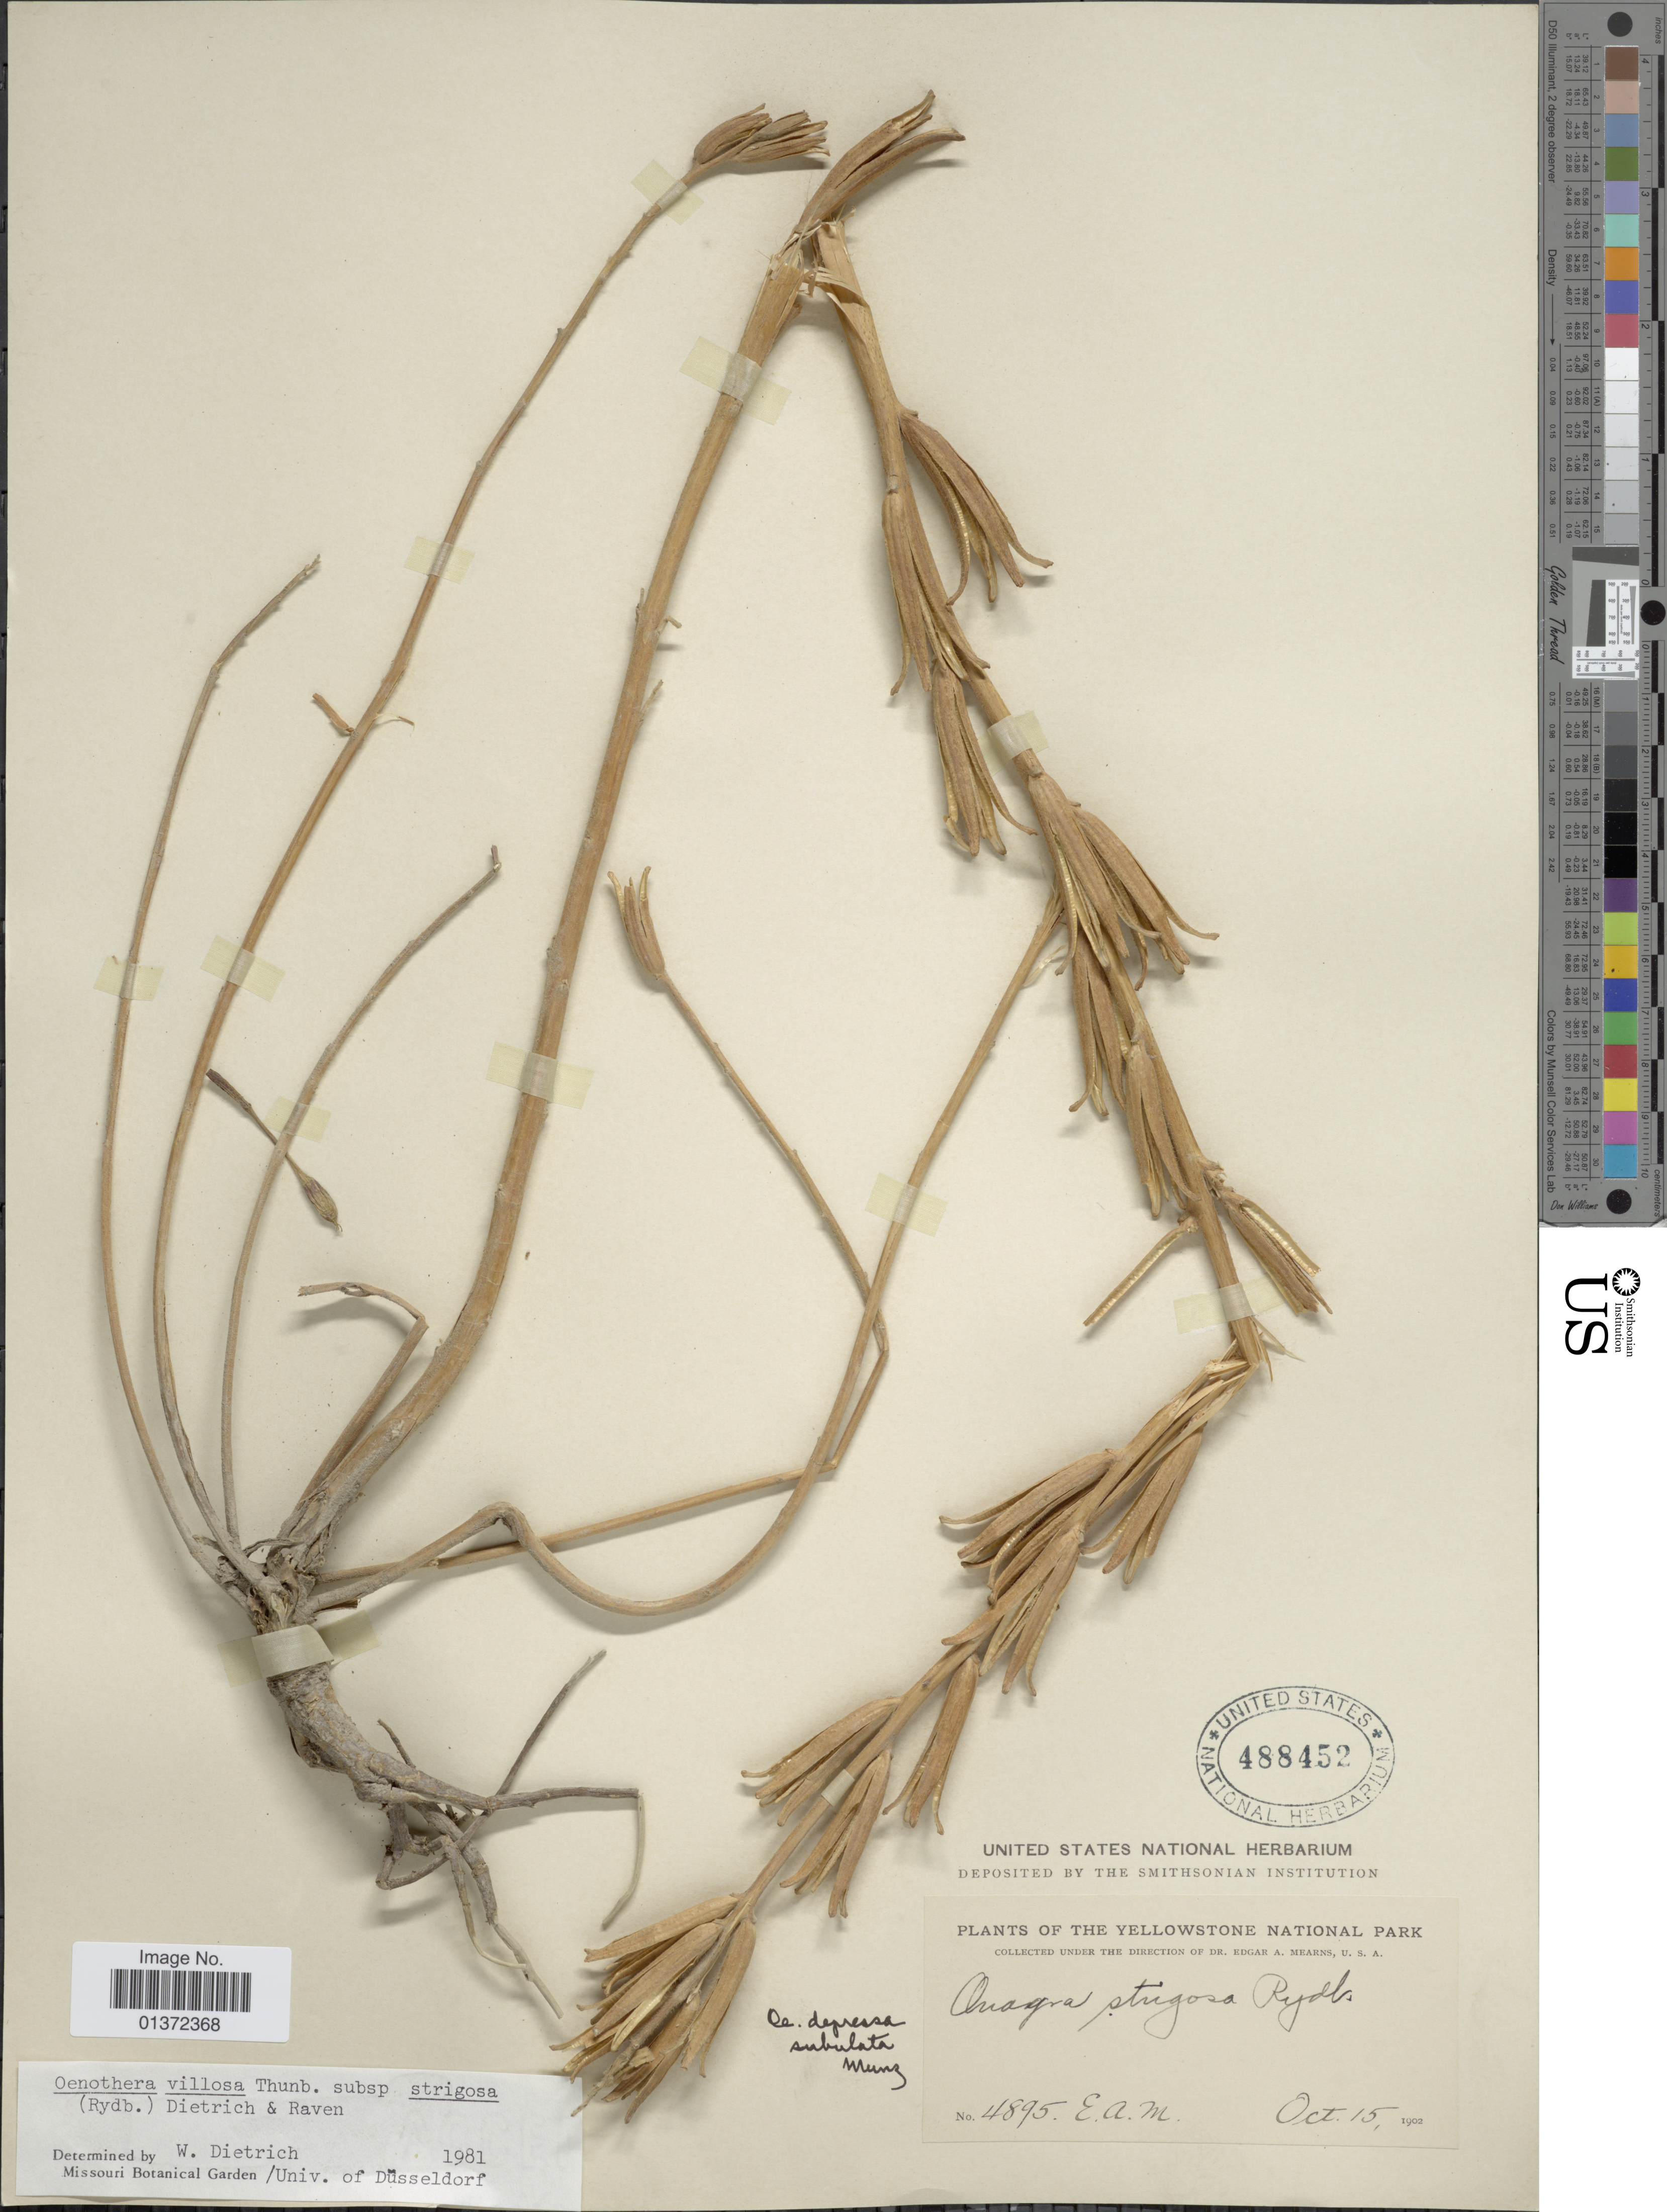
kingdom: Plantae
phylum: Tracheophyta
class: Magnoliopsida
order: Myrtales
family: Onagraceae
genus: Oenothera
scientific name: Oenothera villosa subsp. strigosa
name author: (Rydb.) W. Dietr. & P.H. Raven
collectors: E. A. Mearns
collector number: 4895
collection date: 1902-10-15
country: United States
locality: Yellowstone National Park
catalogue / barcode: US 488452